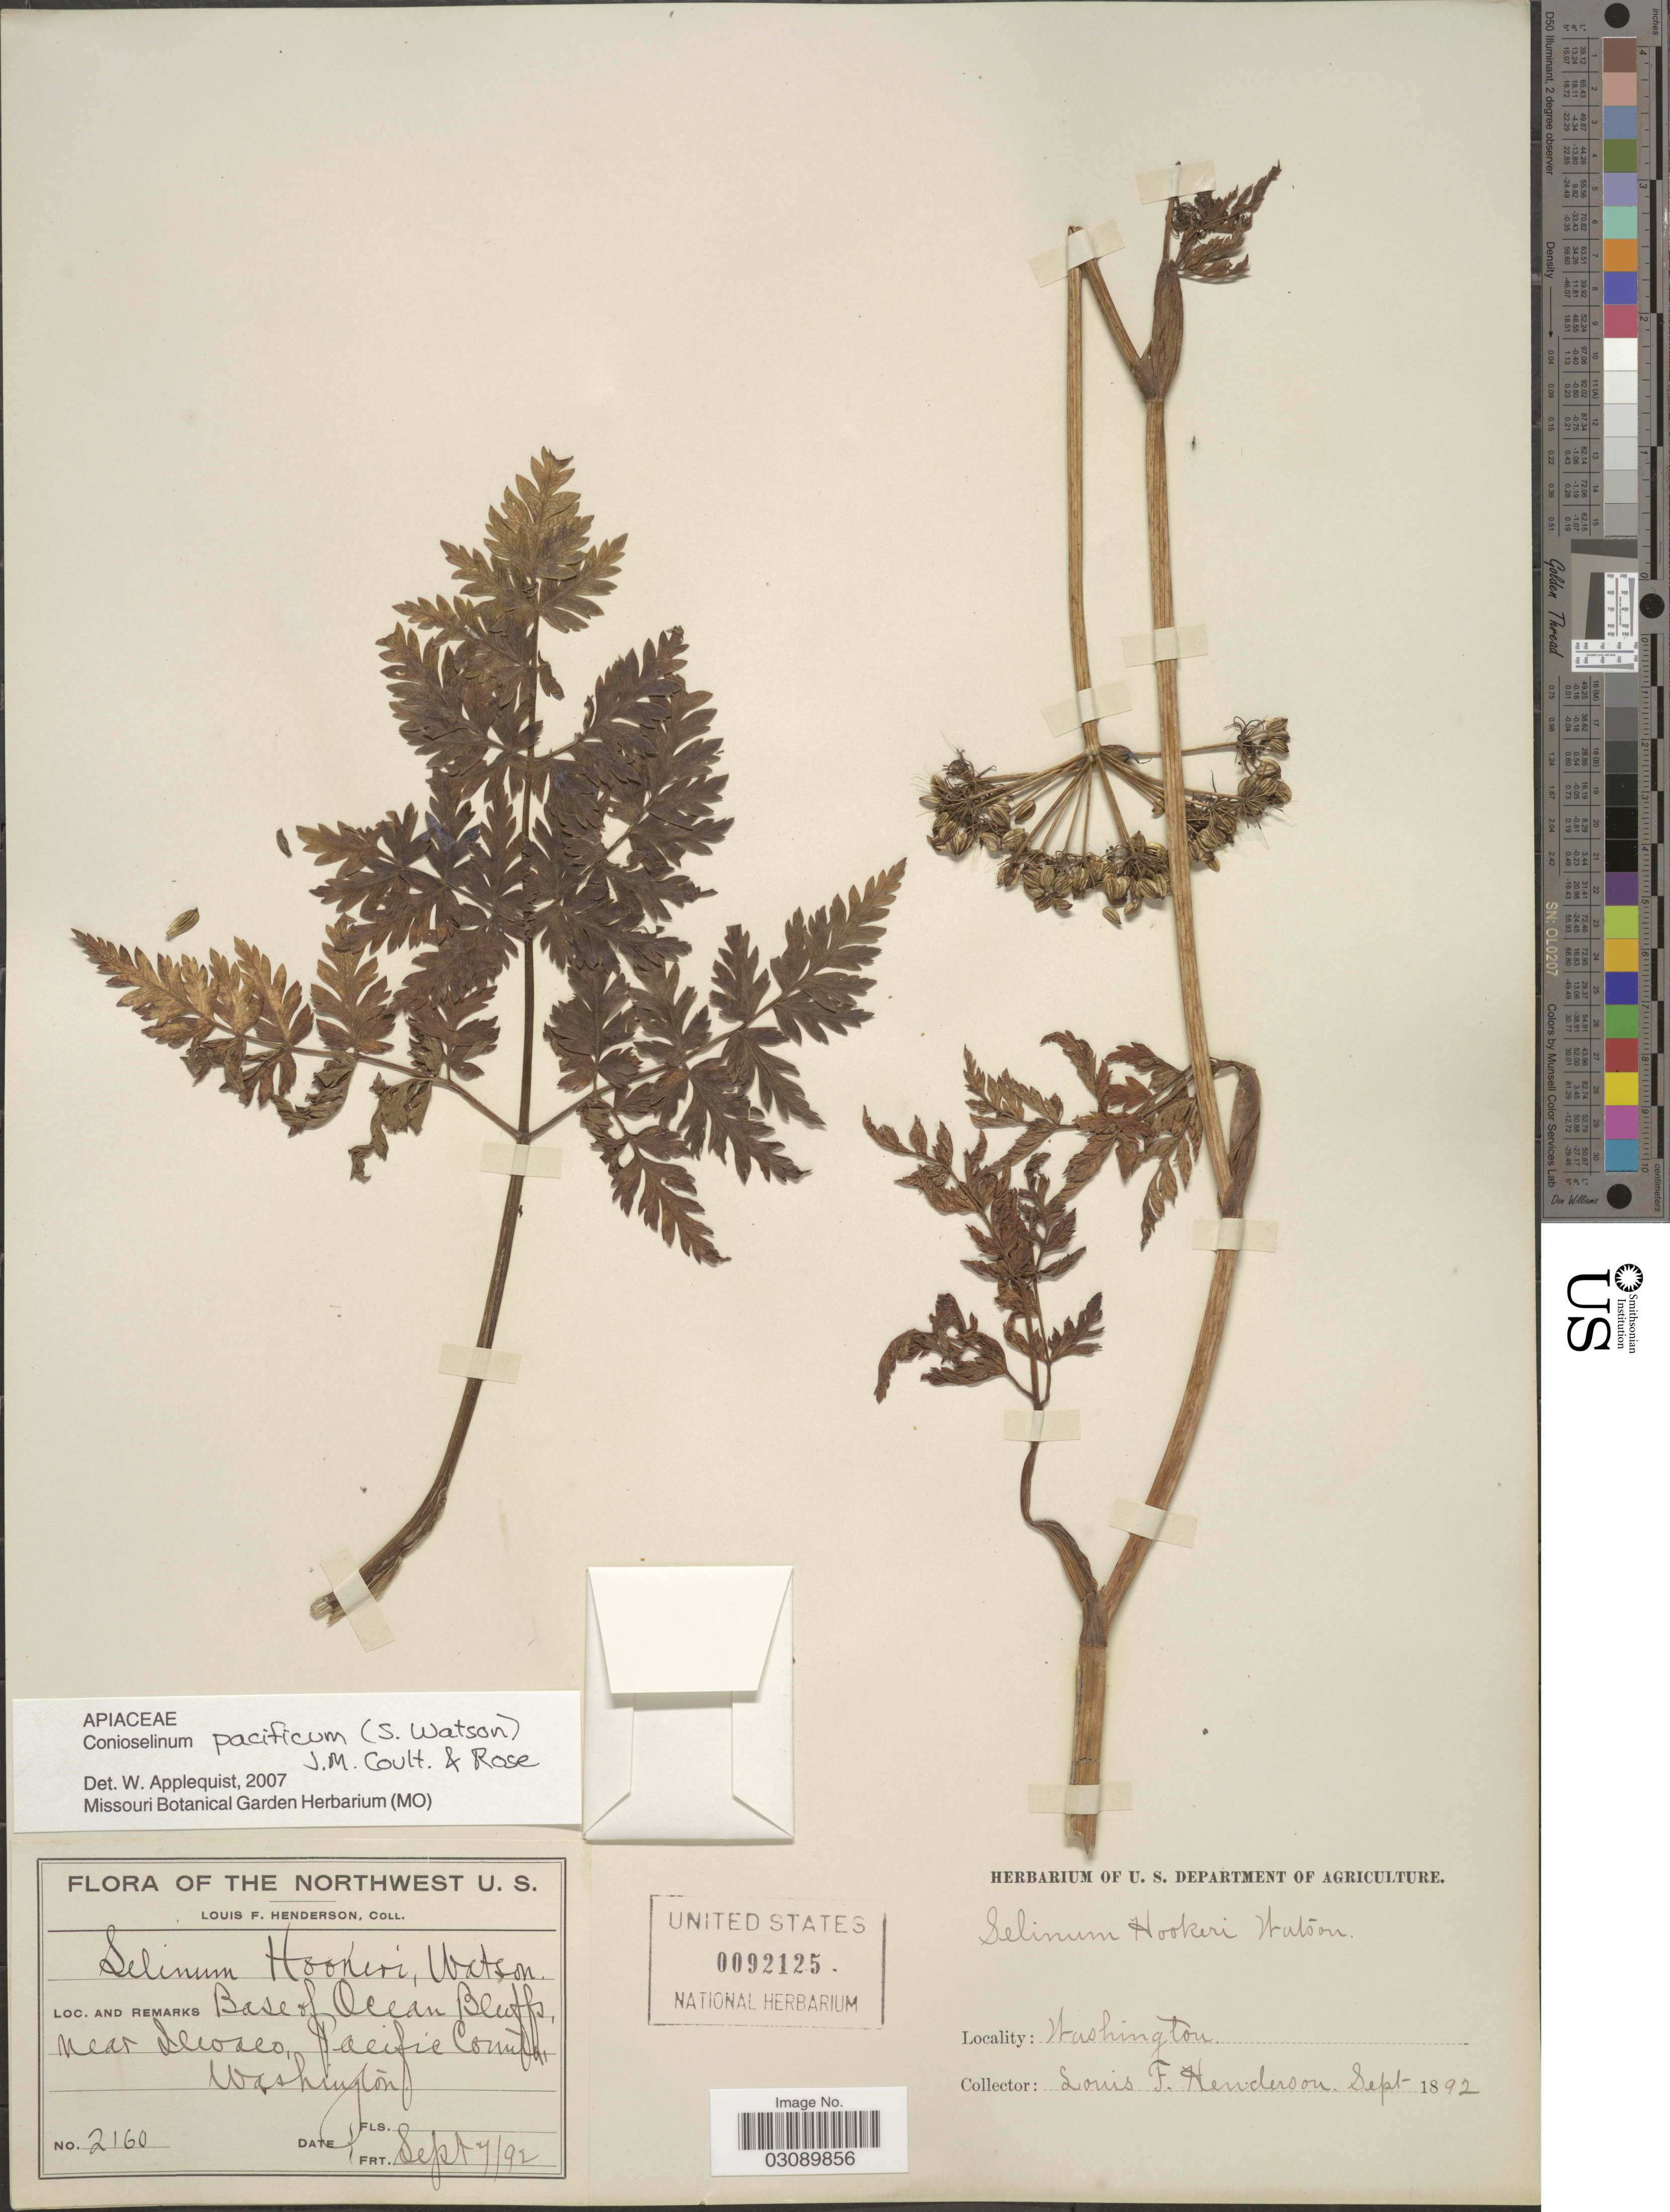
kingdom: Plantae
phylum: Tracheophyta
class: Magnoliopsida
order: Apiales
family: Apiaceae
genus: Conioselinum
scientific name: Conioselinum pacificum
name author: (S. Watson) J.M. Coult. & Rose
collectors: L. Henderson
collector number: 2160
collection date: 1892-09-07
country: United States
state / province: Washington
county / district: Pacific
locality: Northwest U.S. Base of Ocean Bluffs, near Ilwaco, Pacific County.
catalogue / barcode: US 92125